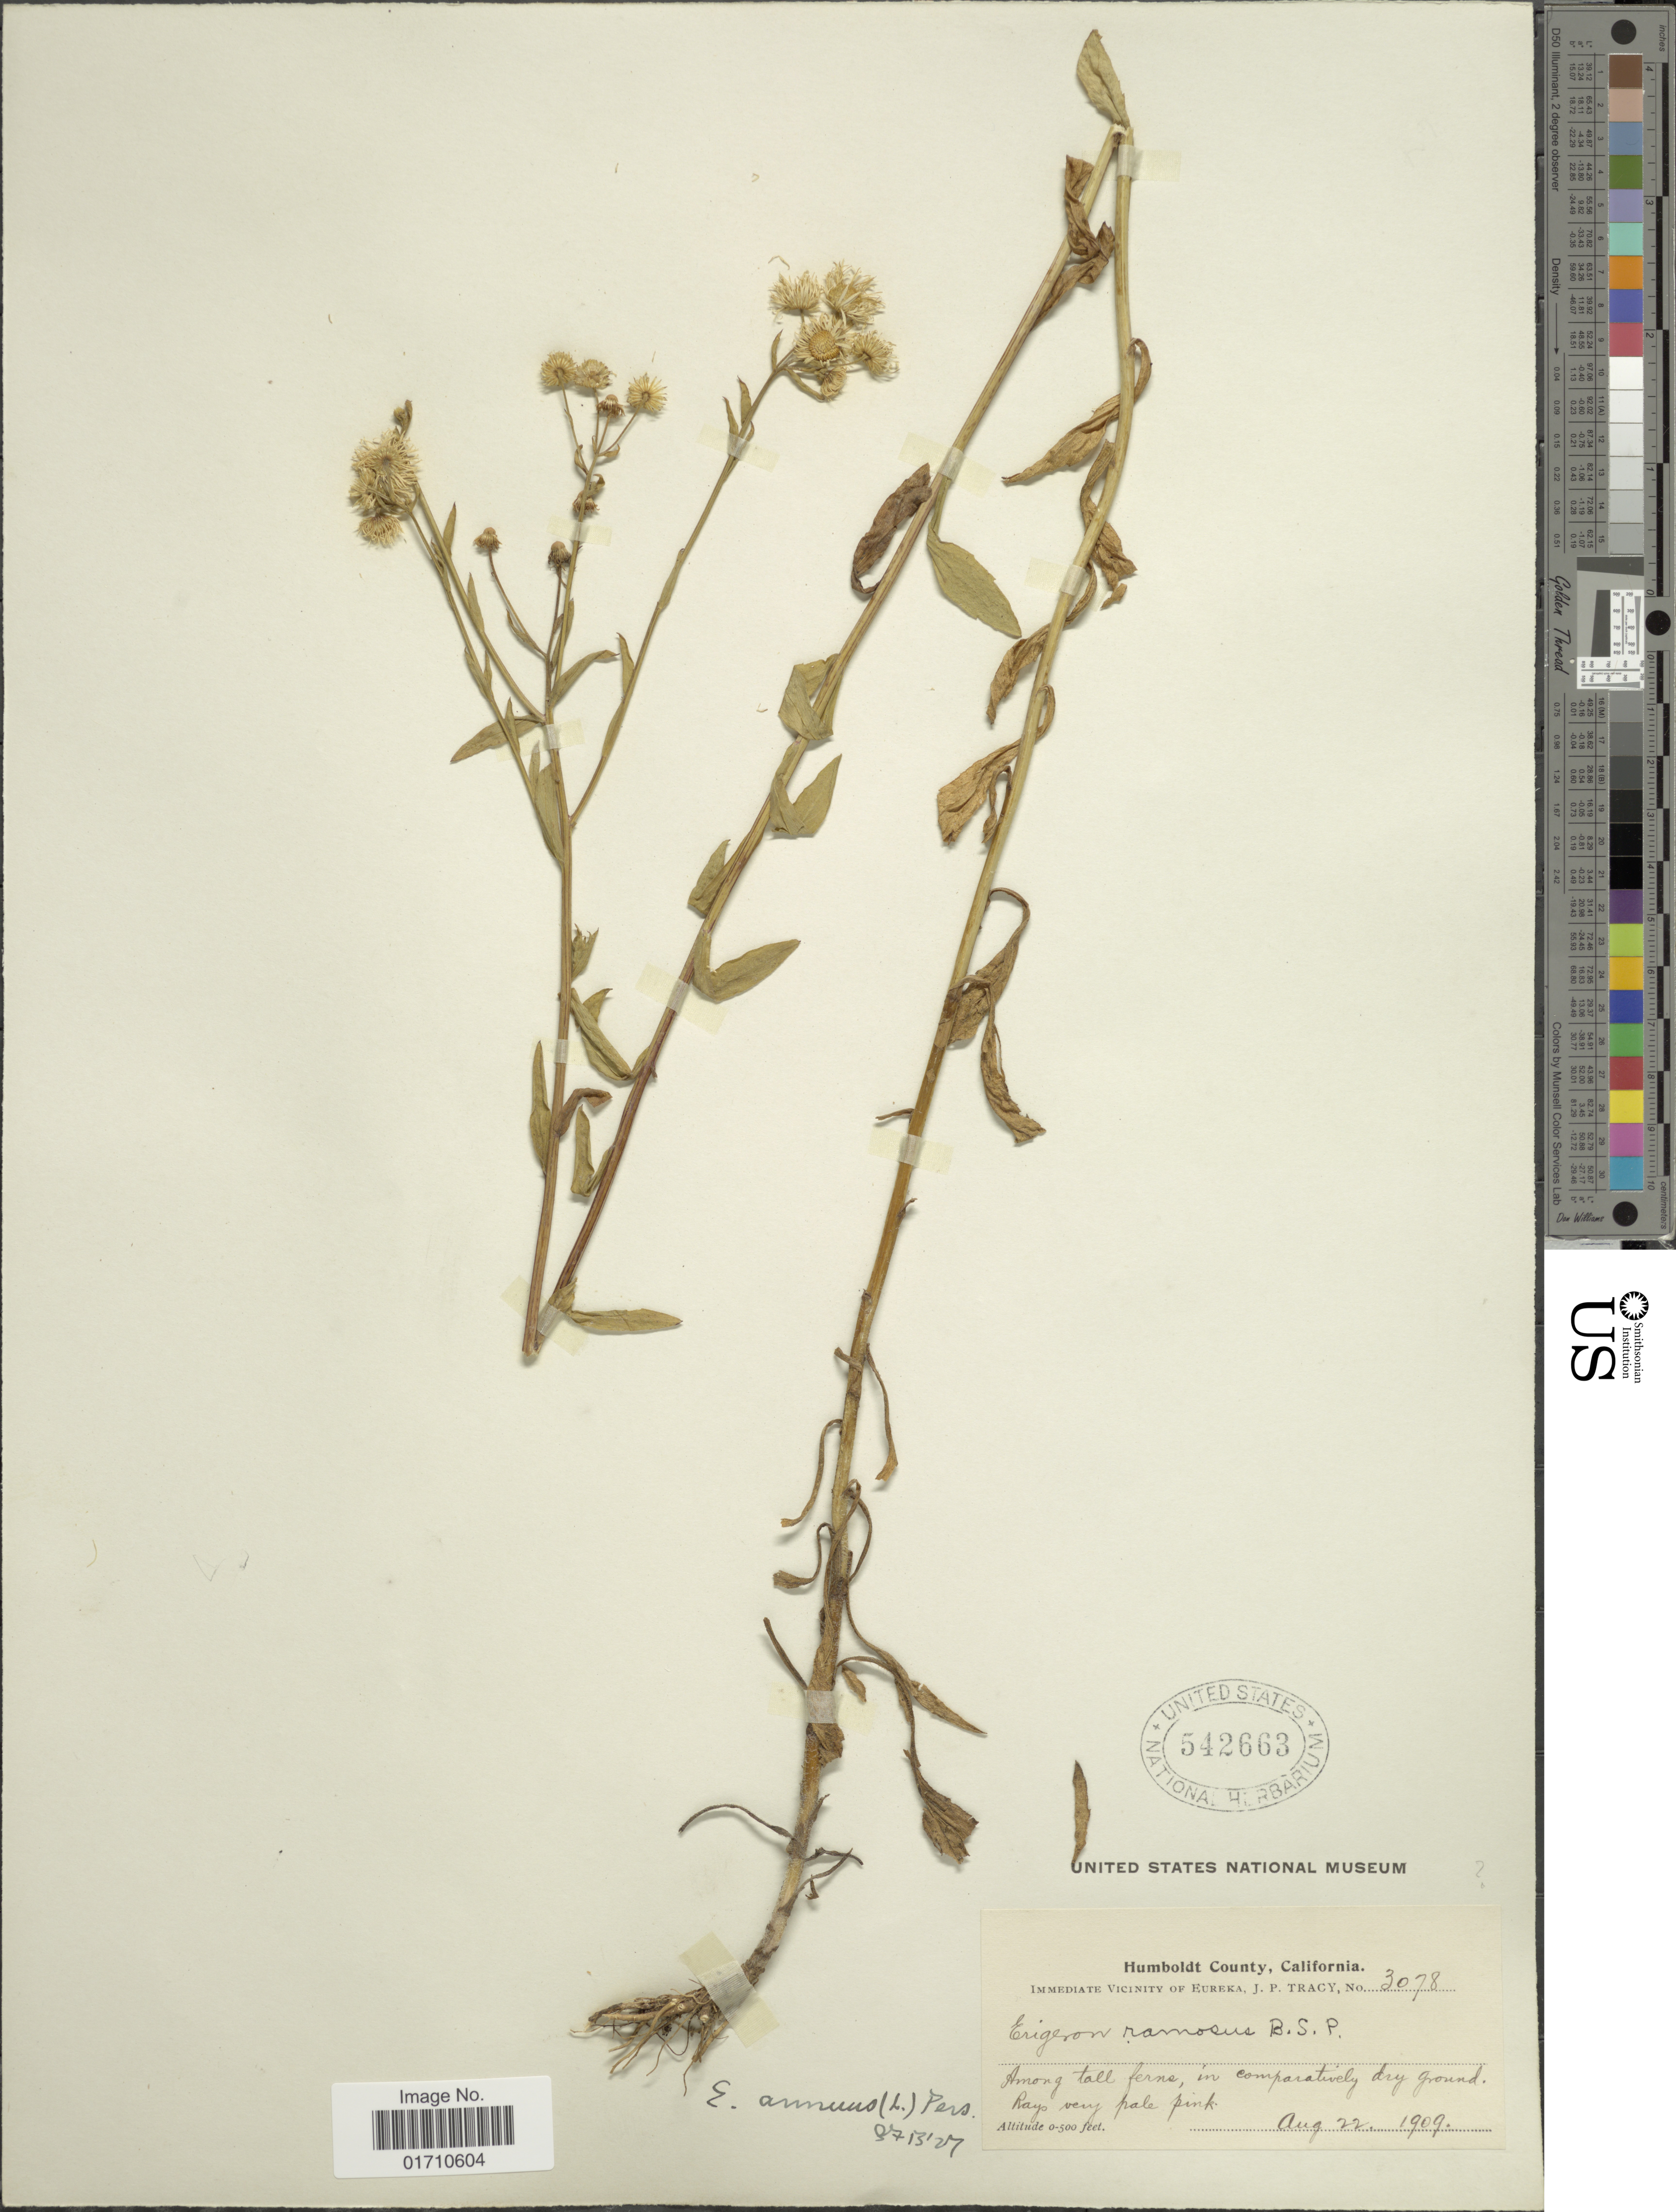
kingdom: Plantae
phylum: Tracheophyta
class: Magnoliopsida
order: Asterales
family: Asteraceae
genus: Erigeron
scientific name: Erigeron annuus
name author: (L.) Pers.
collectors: J. Tracy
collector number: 3078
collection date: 1909-08-22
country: United States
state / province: California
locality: Among tall ferns, in comparatively dry ground. Rays very pale pink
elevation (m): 0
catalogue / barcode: US 542663